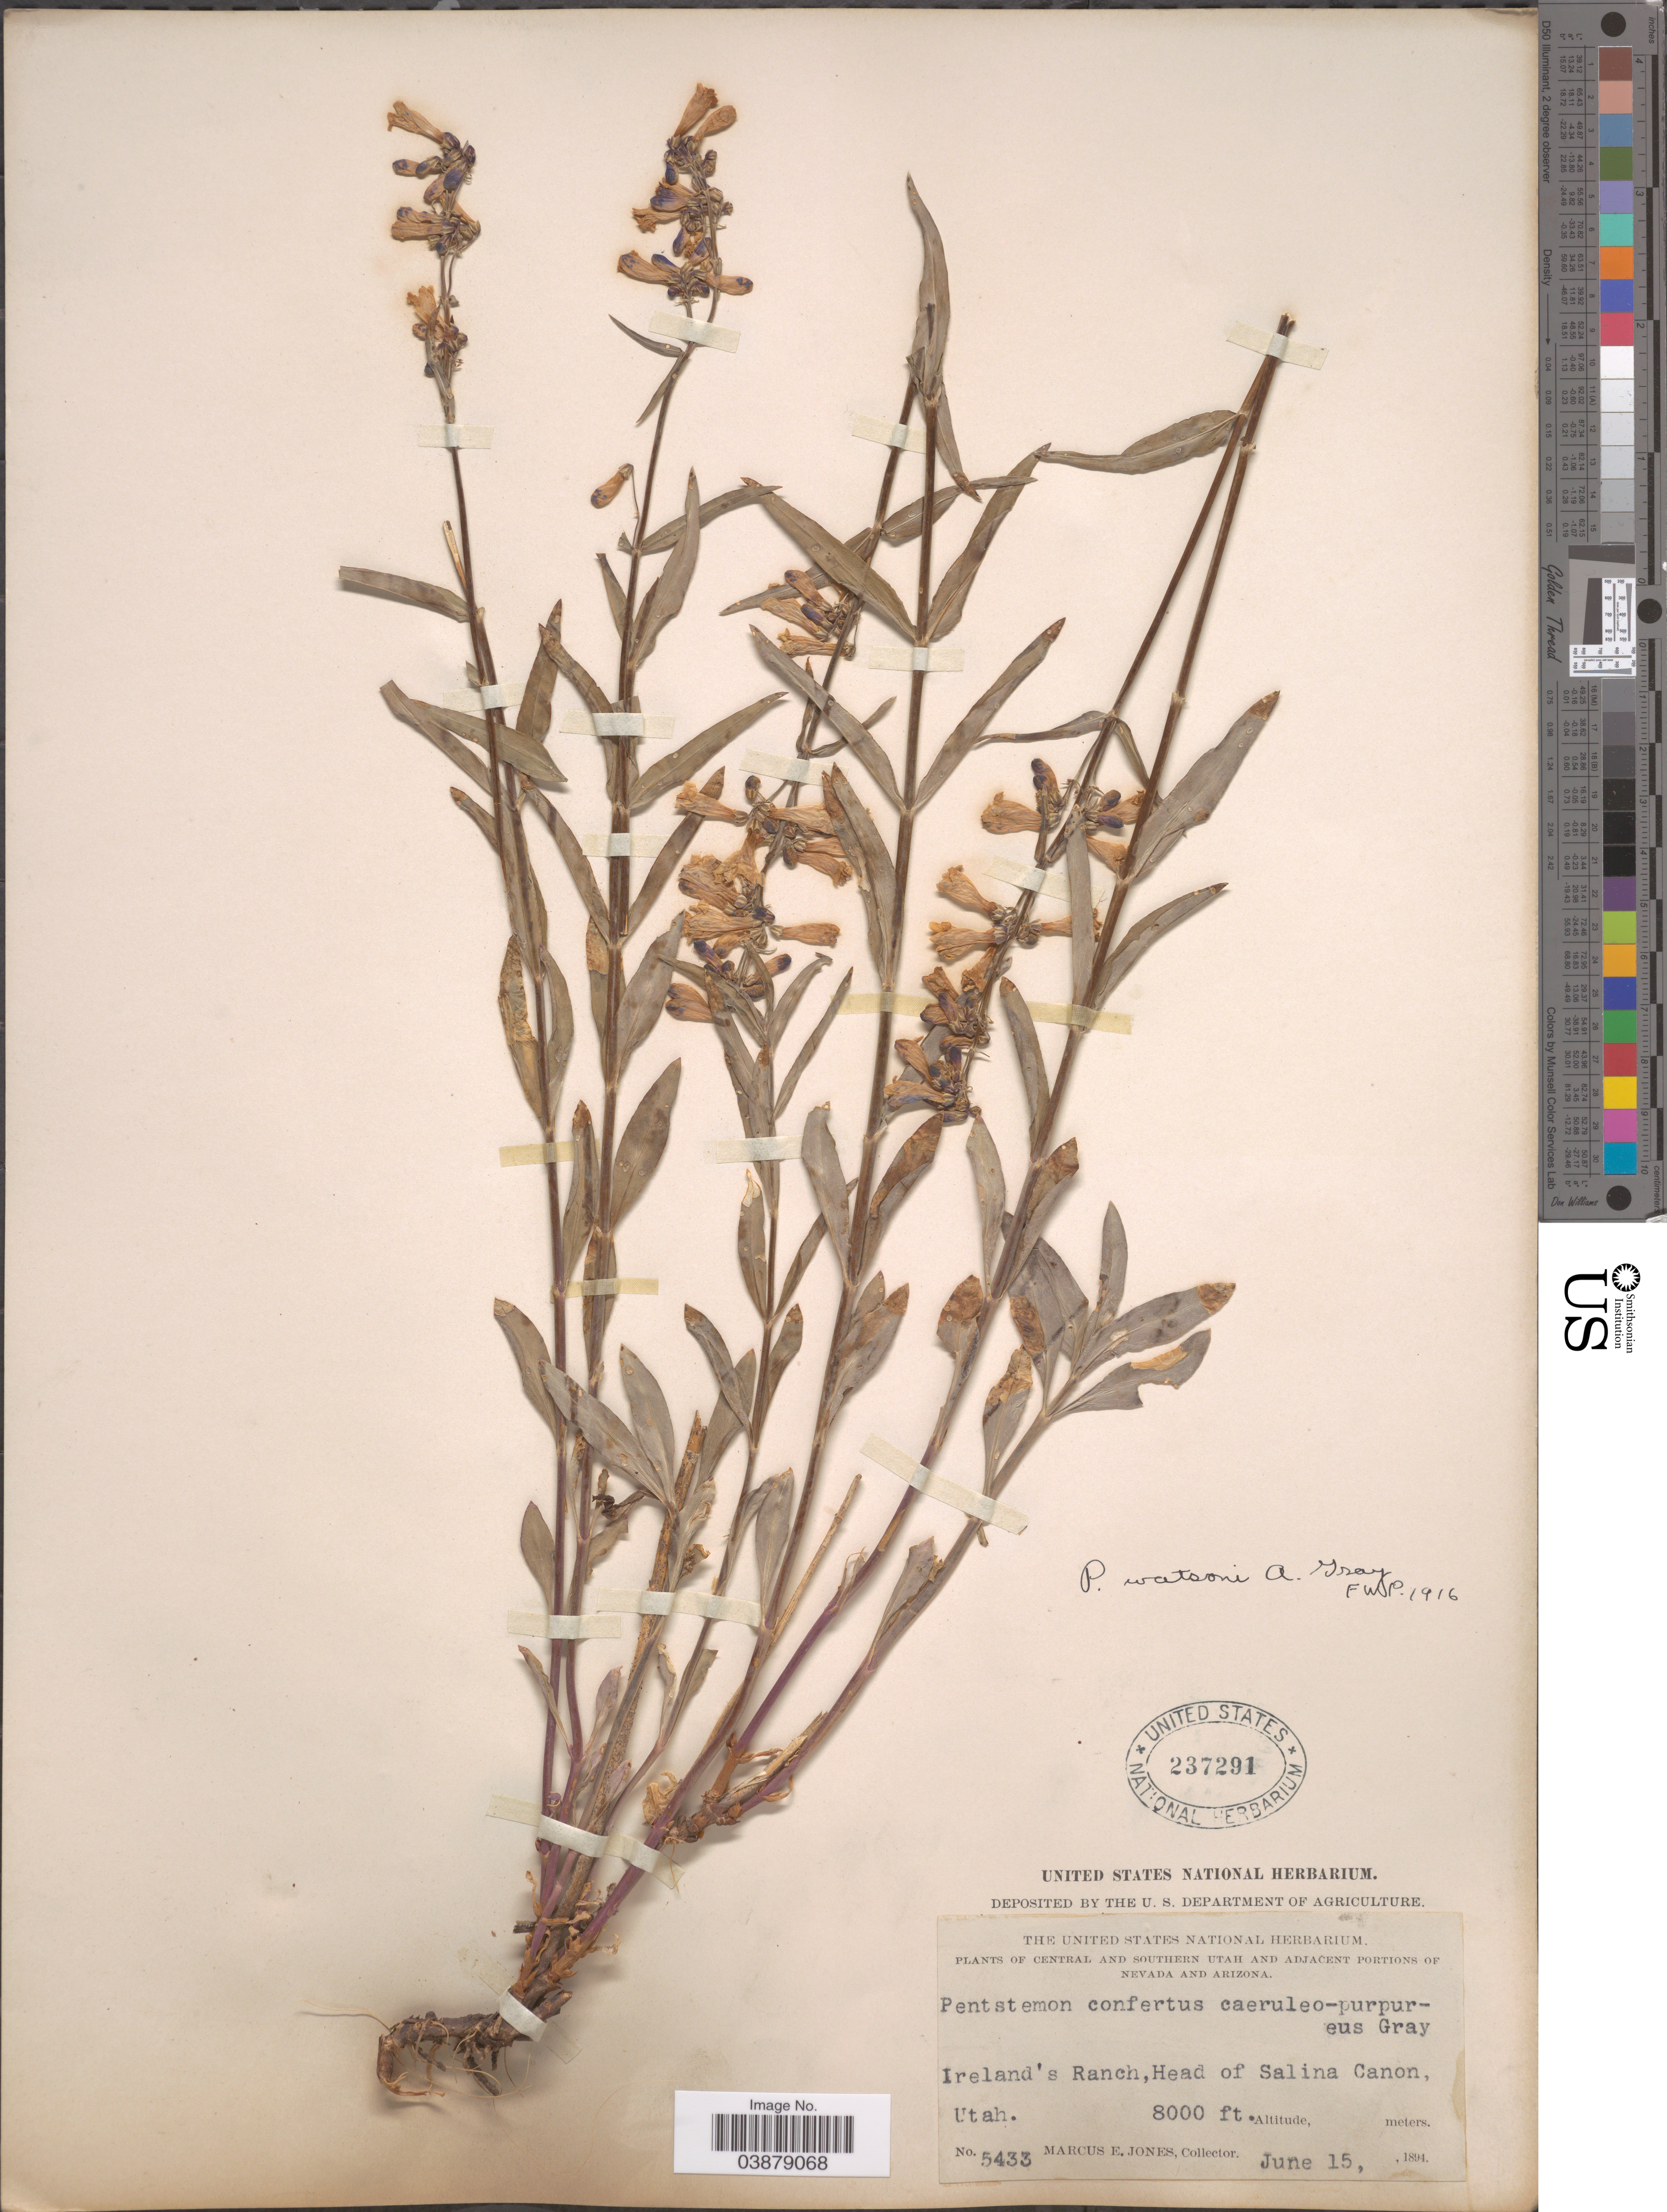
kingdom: Plantae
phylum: Tracheophyta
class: Magnoliopsida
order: Lamiales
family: Plantaginaceae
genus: Penstemon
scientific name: Penstemon watsonii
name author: A. Gray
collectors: M. E. Jones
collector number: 5433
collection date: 1894-06-15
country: United States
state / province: Utah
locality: Central and Southern Utah. Ireland's Ranch, Head of Salina Canon.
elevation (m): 2438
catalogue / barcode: US 237291